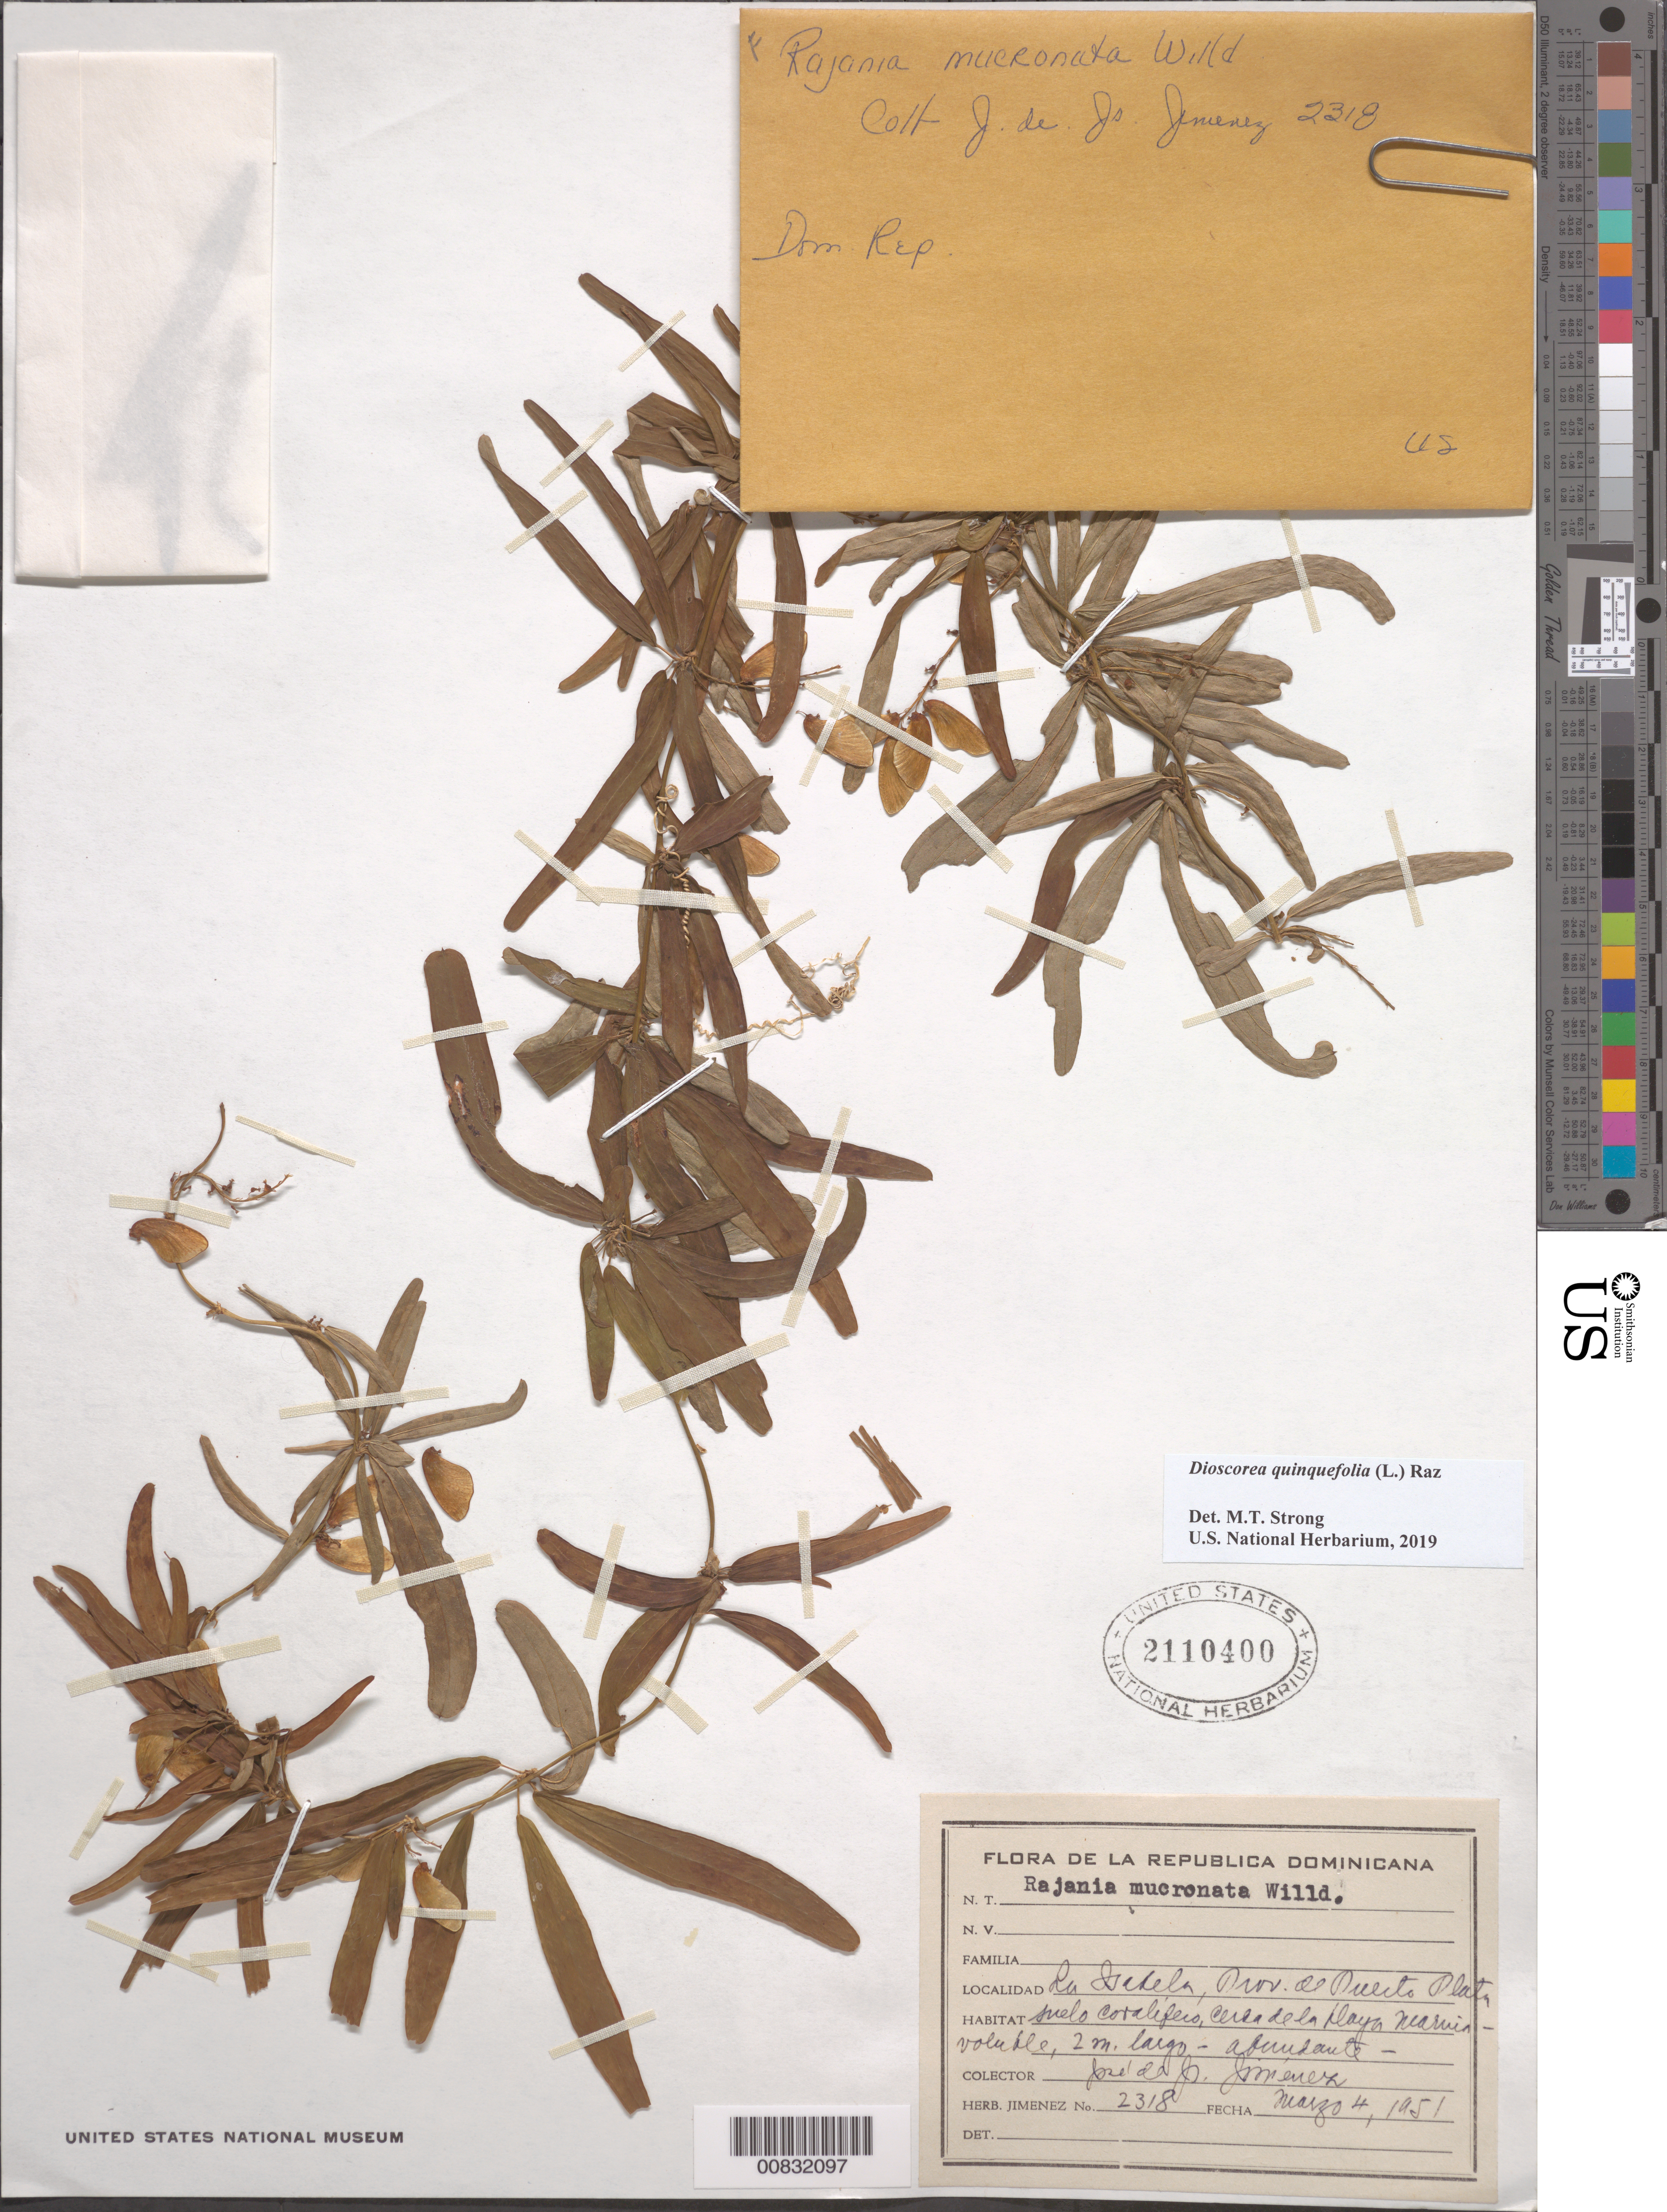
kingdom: Plantae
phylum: Tracheophyta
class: Liliopsida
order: Dioscoreales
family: Dioscoreaceae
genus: Dioscorea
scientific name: Dioscorea quinquefolia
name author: (L.) Raz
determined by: Strong, M. T., (US), Smithsonian Institution - National Museum of Natural History (UNITED STATES)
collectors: J. J. Jiménez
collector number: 2318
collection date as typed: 04 Mar 1951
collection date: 1951-03-04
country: Dominican Republic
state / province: Puerto Plata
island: Hispaniola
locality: La Isabela. Cerca de la playa "Marmin".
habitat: Suelo coralífero.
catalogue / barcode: US 2110400